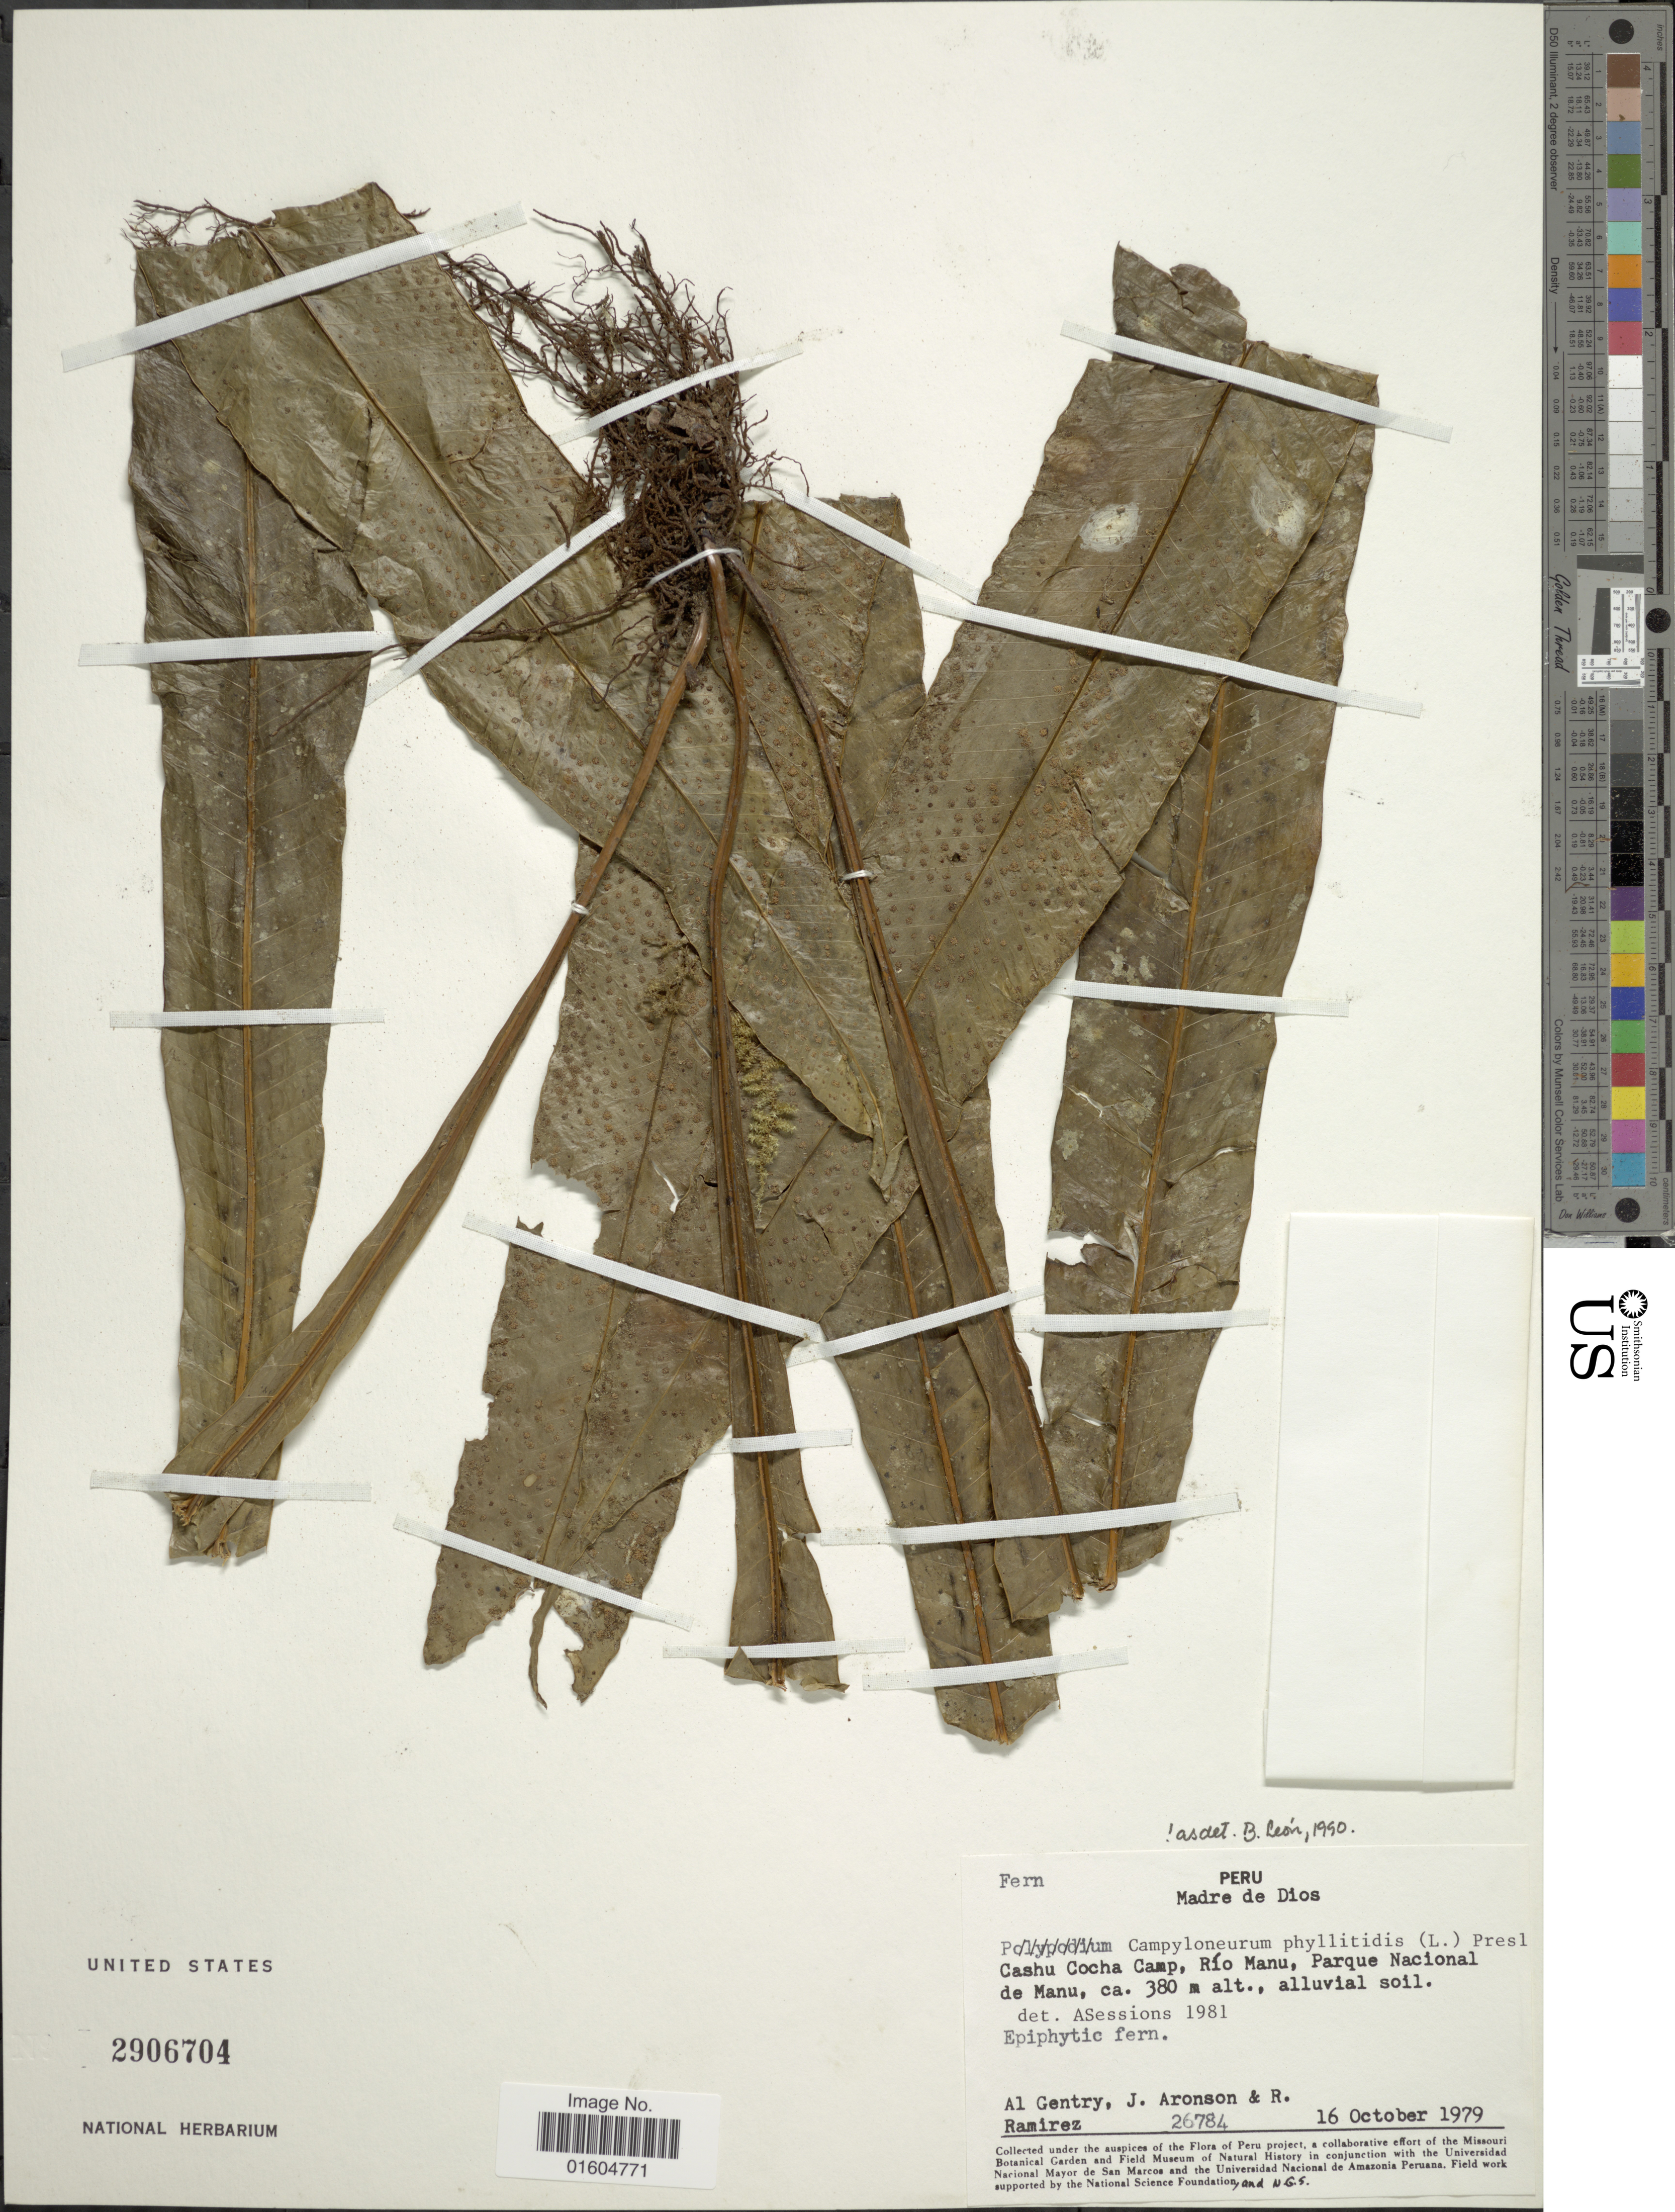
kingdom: Plantae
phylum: Tracheophyta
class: Polypodiopsida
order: Polypodiales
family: Polypodiaceae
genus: Campyloneurum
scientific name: Campyloneurum phyllitidis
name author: (L.) C. Presl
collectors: A. H. Gentry, J. Aronson & R. Ramirez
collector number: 26784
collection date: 1979-12-16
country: Peru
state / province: Madre de Dios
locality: Peru. Madre de Dios. Cashu Cocha Camp, Rio Manu, Parque Nacional de Manu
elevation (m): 380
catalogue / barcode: US 2906704